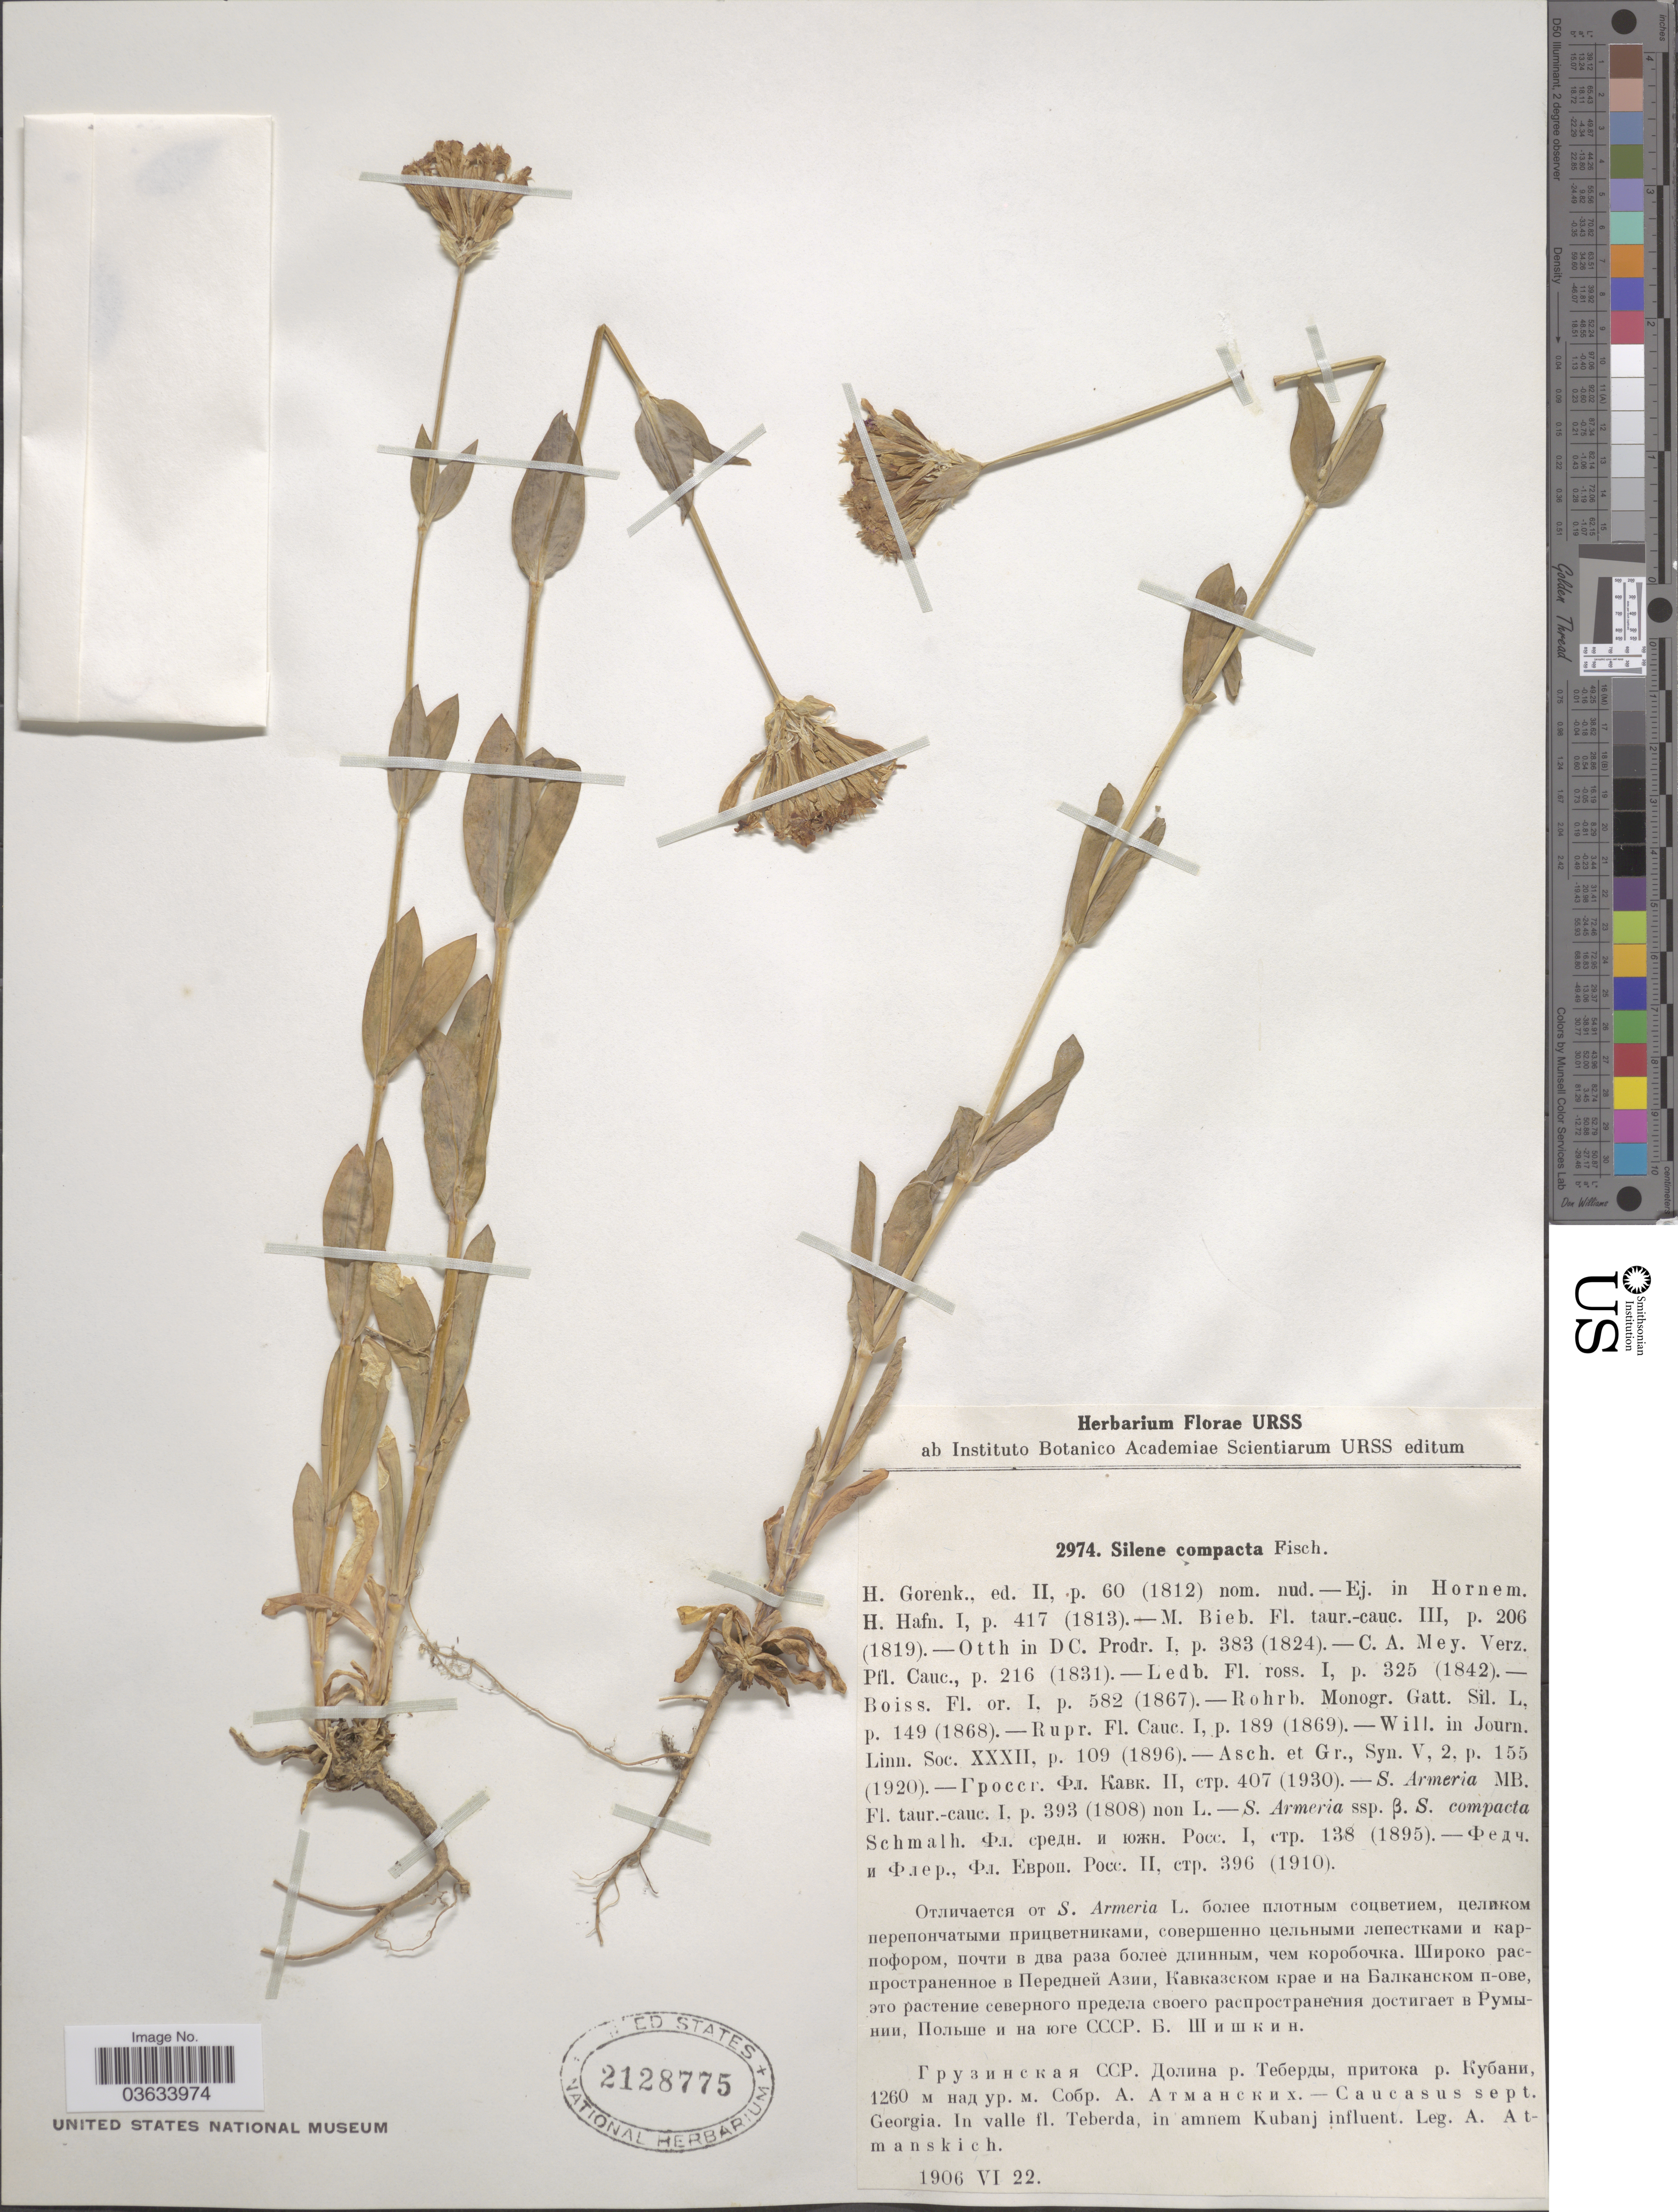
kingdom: Plantae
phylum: Tracheophyta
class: Magnoliopsida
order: Caryophyllales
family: Caryophyllaceae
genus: Atocion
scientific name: Atocion compactum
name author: (Fisch. ex Hornem.) Tzvelev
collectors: A. Atmanskich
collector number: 2974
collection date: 1906-06-22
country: Georgia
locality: Caucasus sept. In valle fl. Teberda, in amnem Kubanj influent.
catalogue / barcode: US 2128775